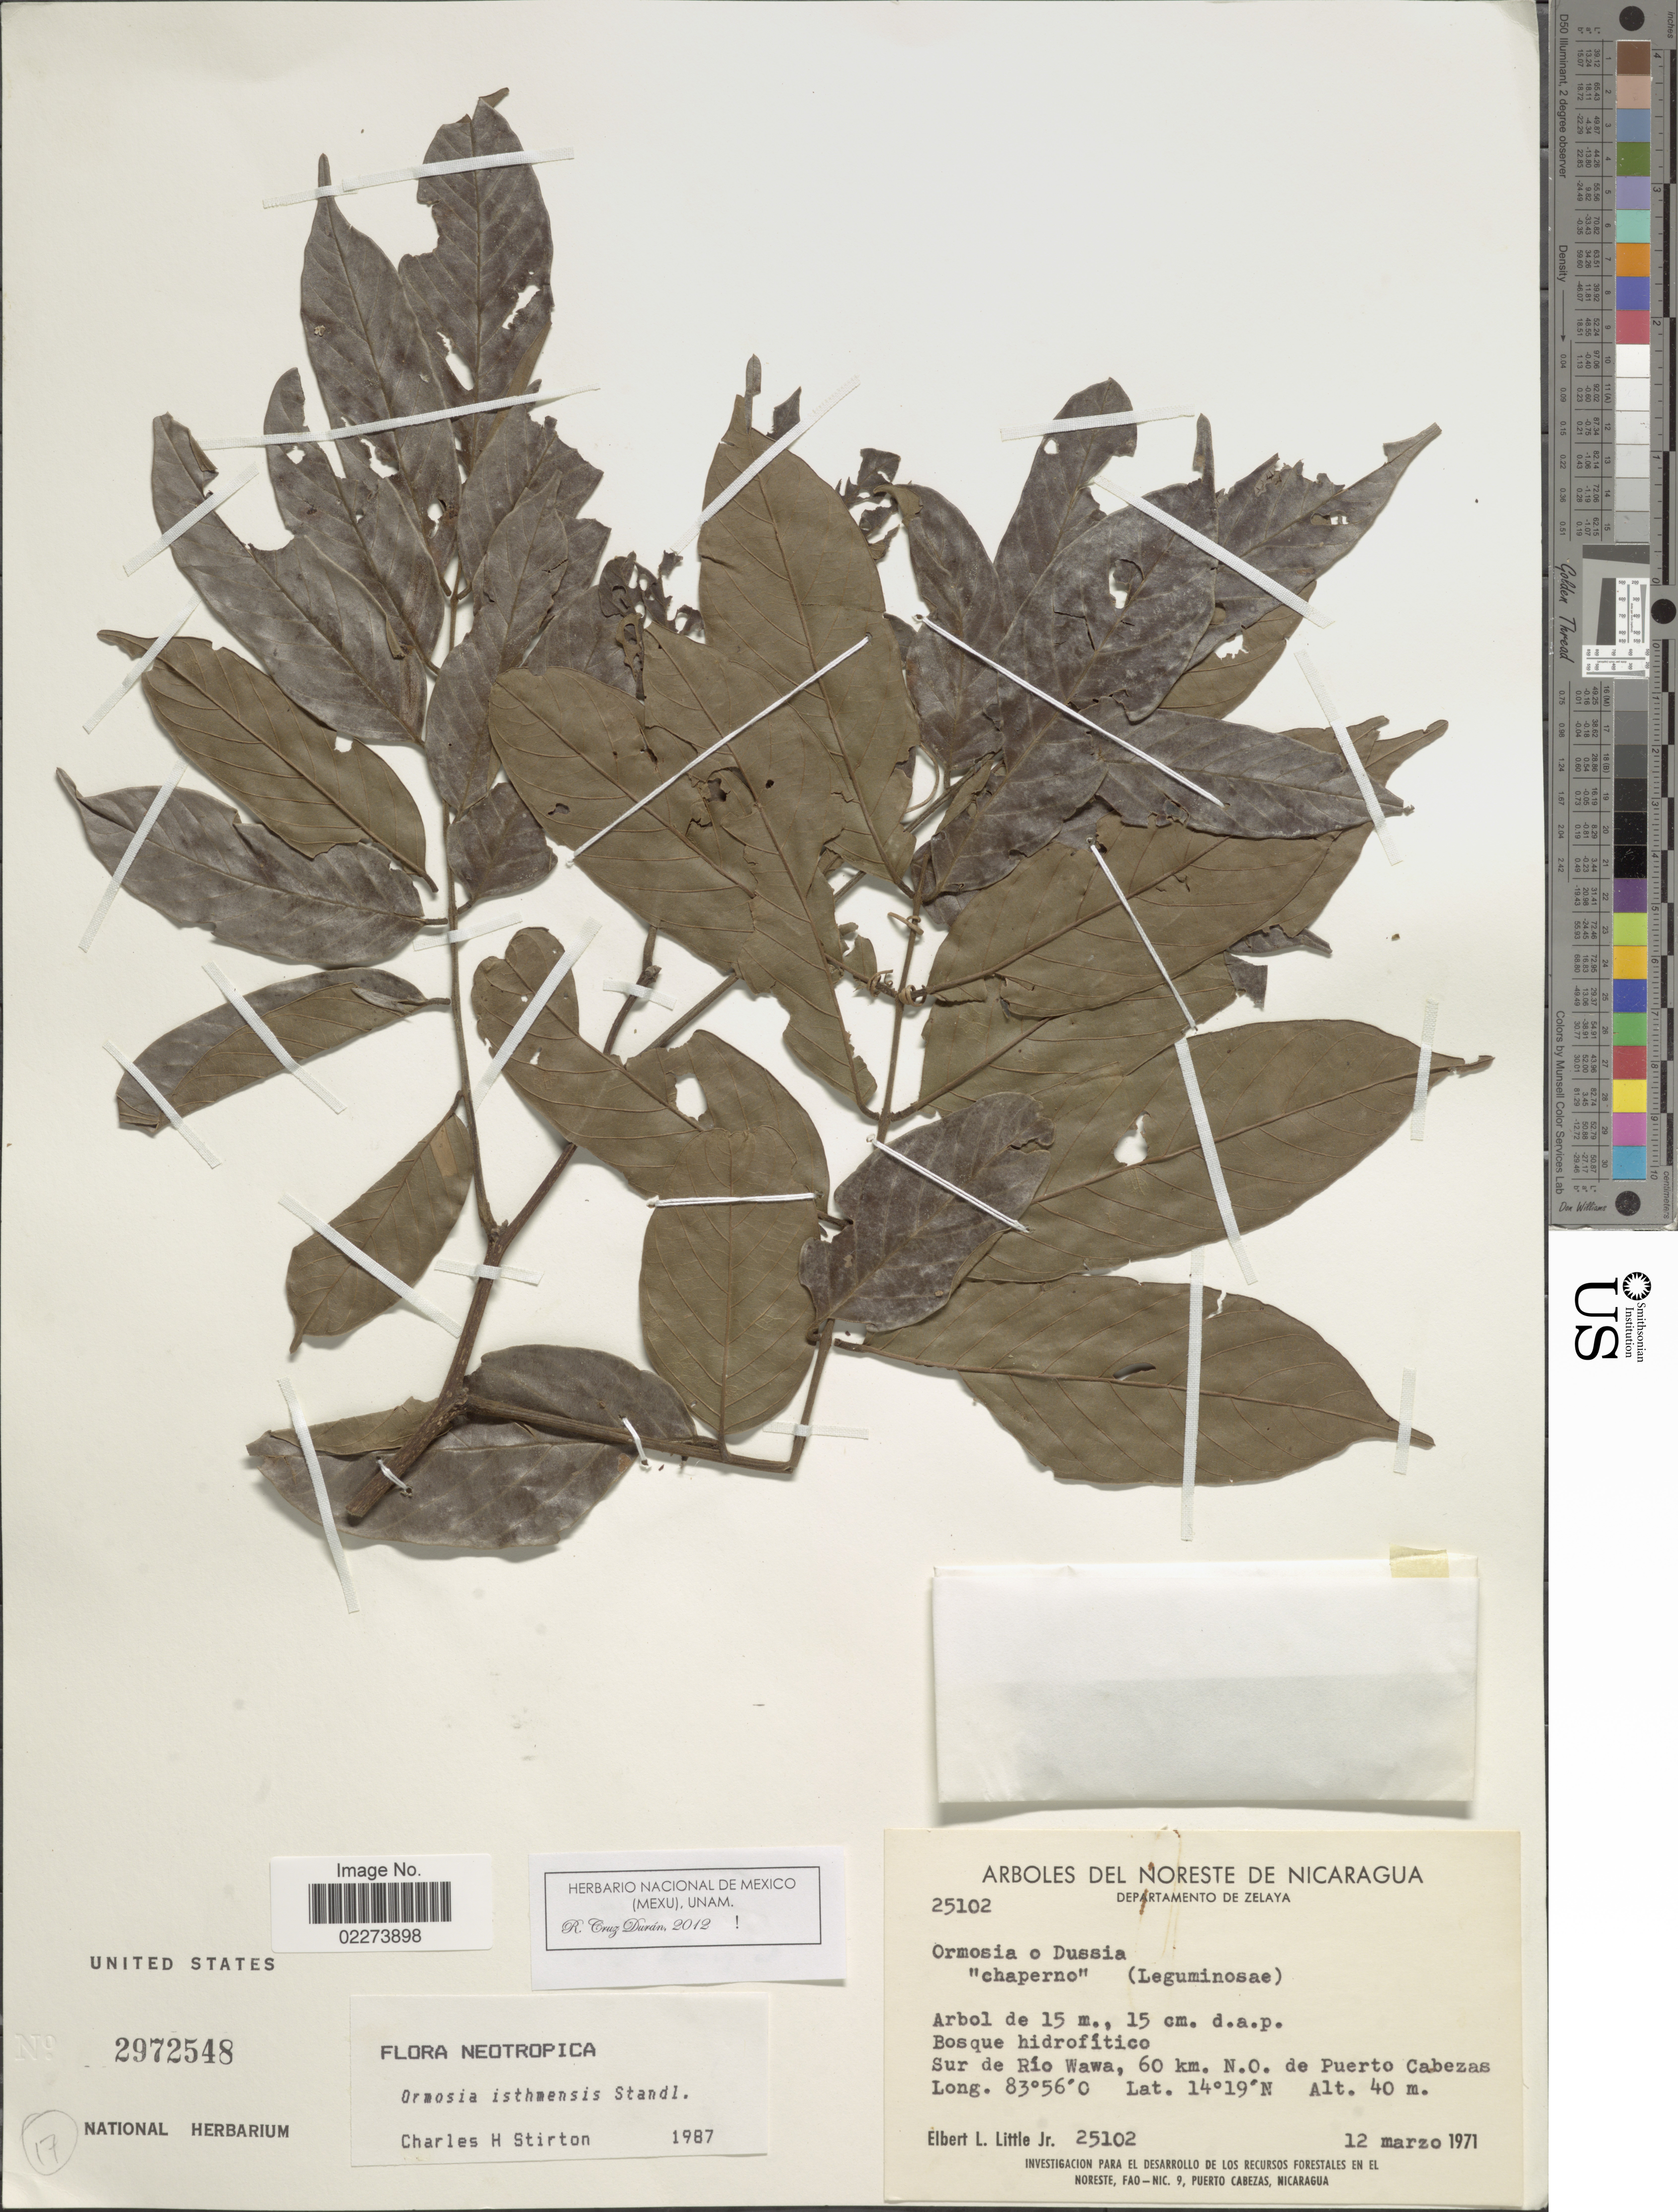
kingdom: Plantae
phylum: Tracheophyta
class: Magnoliopsida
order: Fabales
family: Fabaceae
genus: Ormosia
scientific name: Ormosia isthmensis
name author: Standl.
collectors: E. L. Little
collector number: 25102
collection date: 1971-03-12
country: Nicaragua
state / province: Atlantico Norte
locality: Arboles Del Noreste De Nicaragua, Departamento de Zelaya, Sur de Rio Wawa, km km. N. O. de Puerto Cabezas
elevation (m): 40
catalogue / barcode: US 2972548